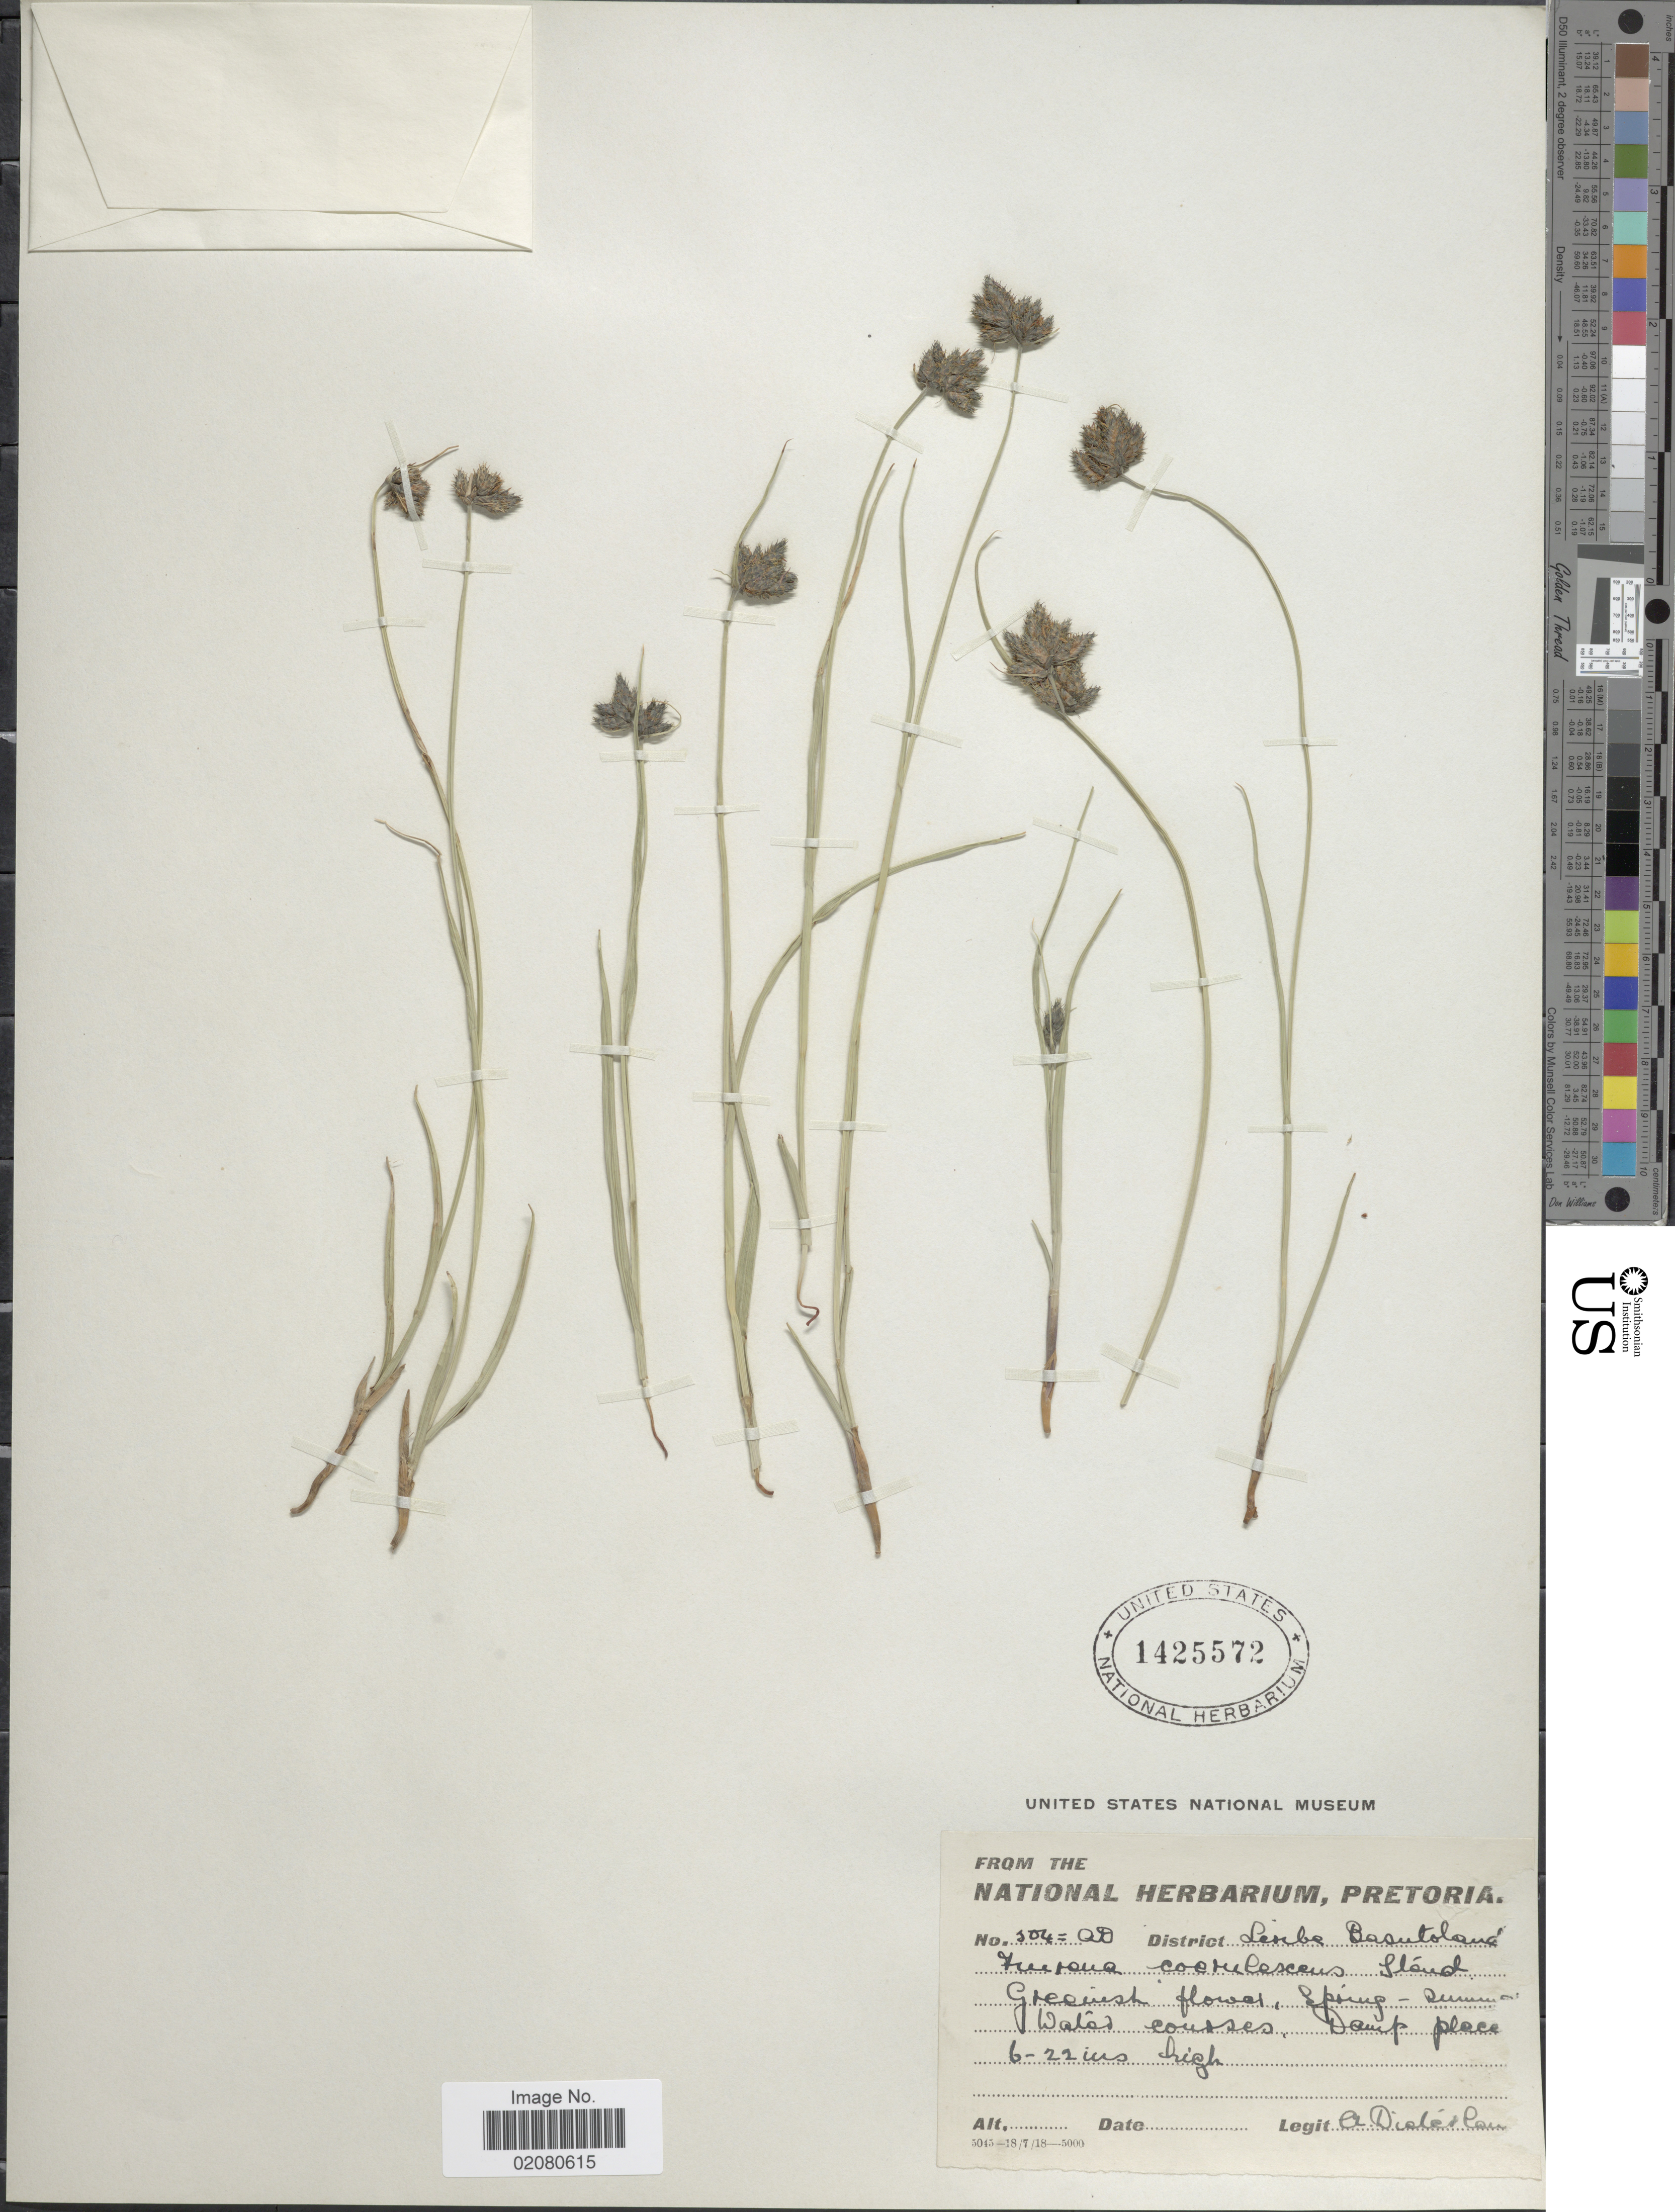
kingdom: Plantae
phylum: Tracheophyta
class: Liliopsida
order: Poales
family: Cyperaceae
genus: Fuirena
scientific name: Fuirena coerulescens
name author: Steud.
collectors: A. Dieterlen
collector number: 504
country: Lesotho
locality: Leirbe, Basutoland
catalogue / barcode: US 1425572